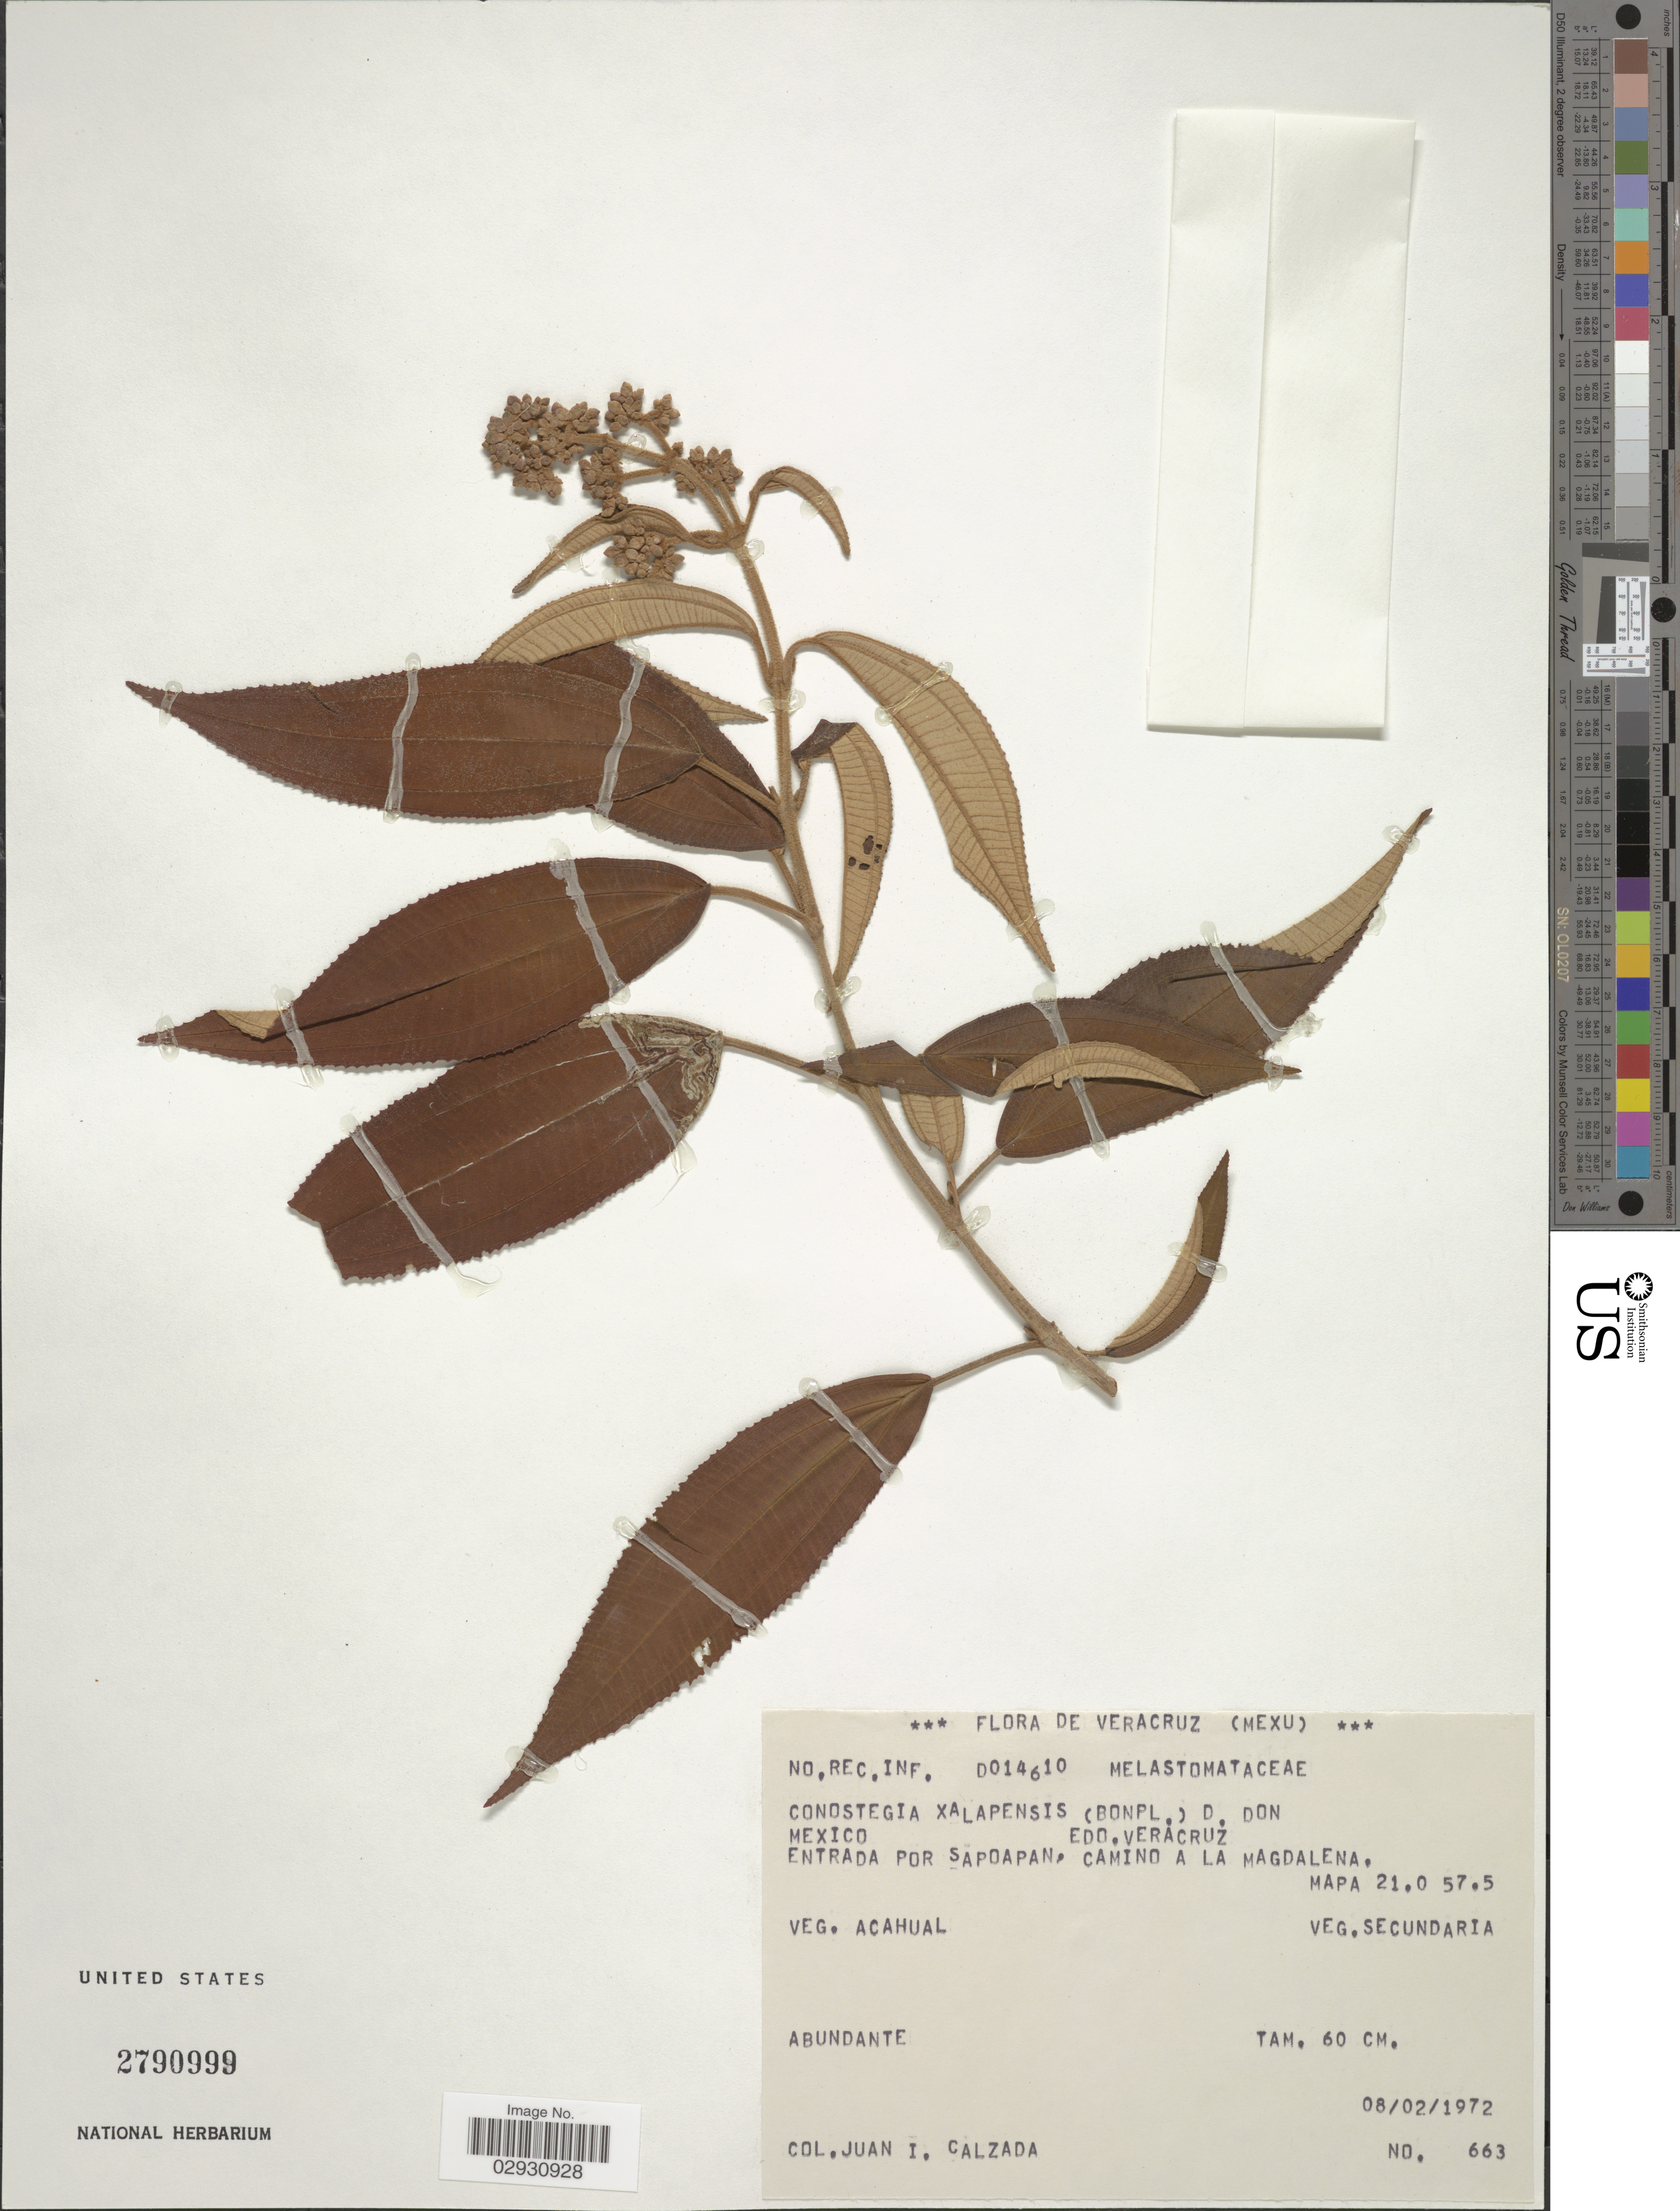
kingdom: Plantae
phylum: Tracheophyta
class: Magnoliopsida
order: Myrtales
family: Melastomataceae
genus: Conostegia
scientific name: Conostegia quadrangularis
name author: Schltdl. ex Steud.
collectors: J. I. Calzada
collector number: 663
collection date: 1972-02-08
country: Mexico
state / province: Veracruz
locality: Edo. Veracruz, Entrada por Sapoapan, Camino a La Magdalena, Mapa 21.0 57.5.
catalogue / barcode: US 2790999